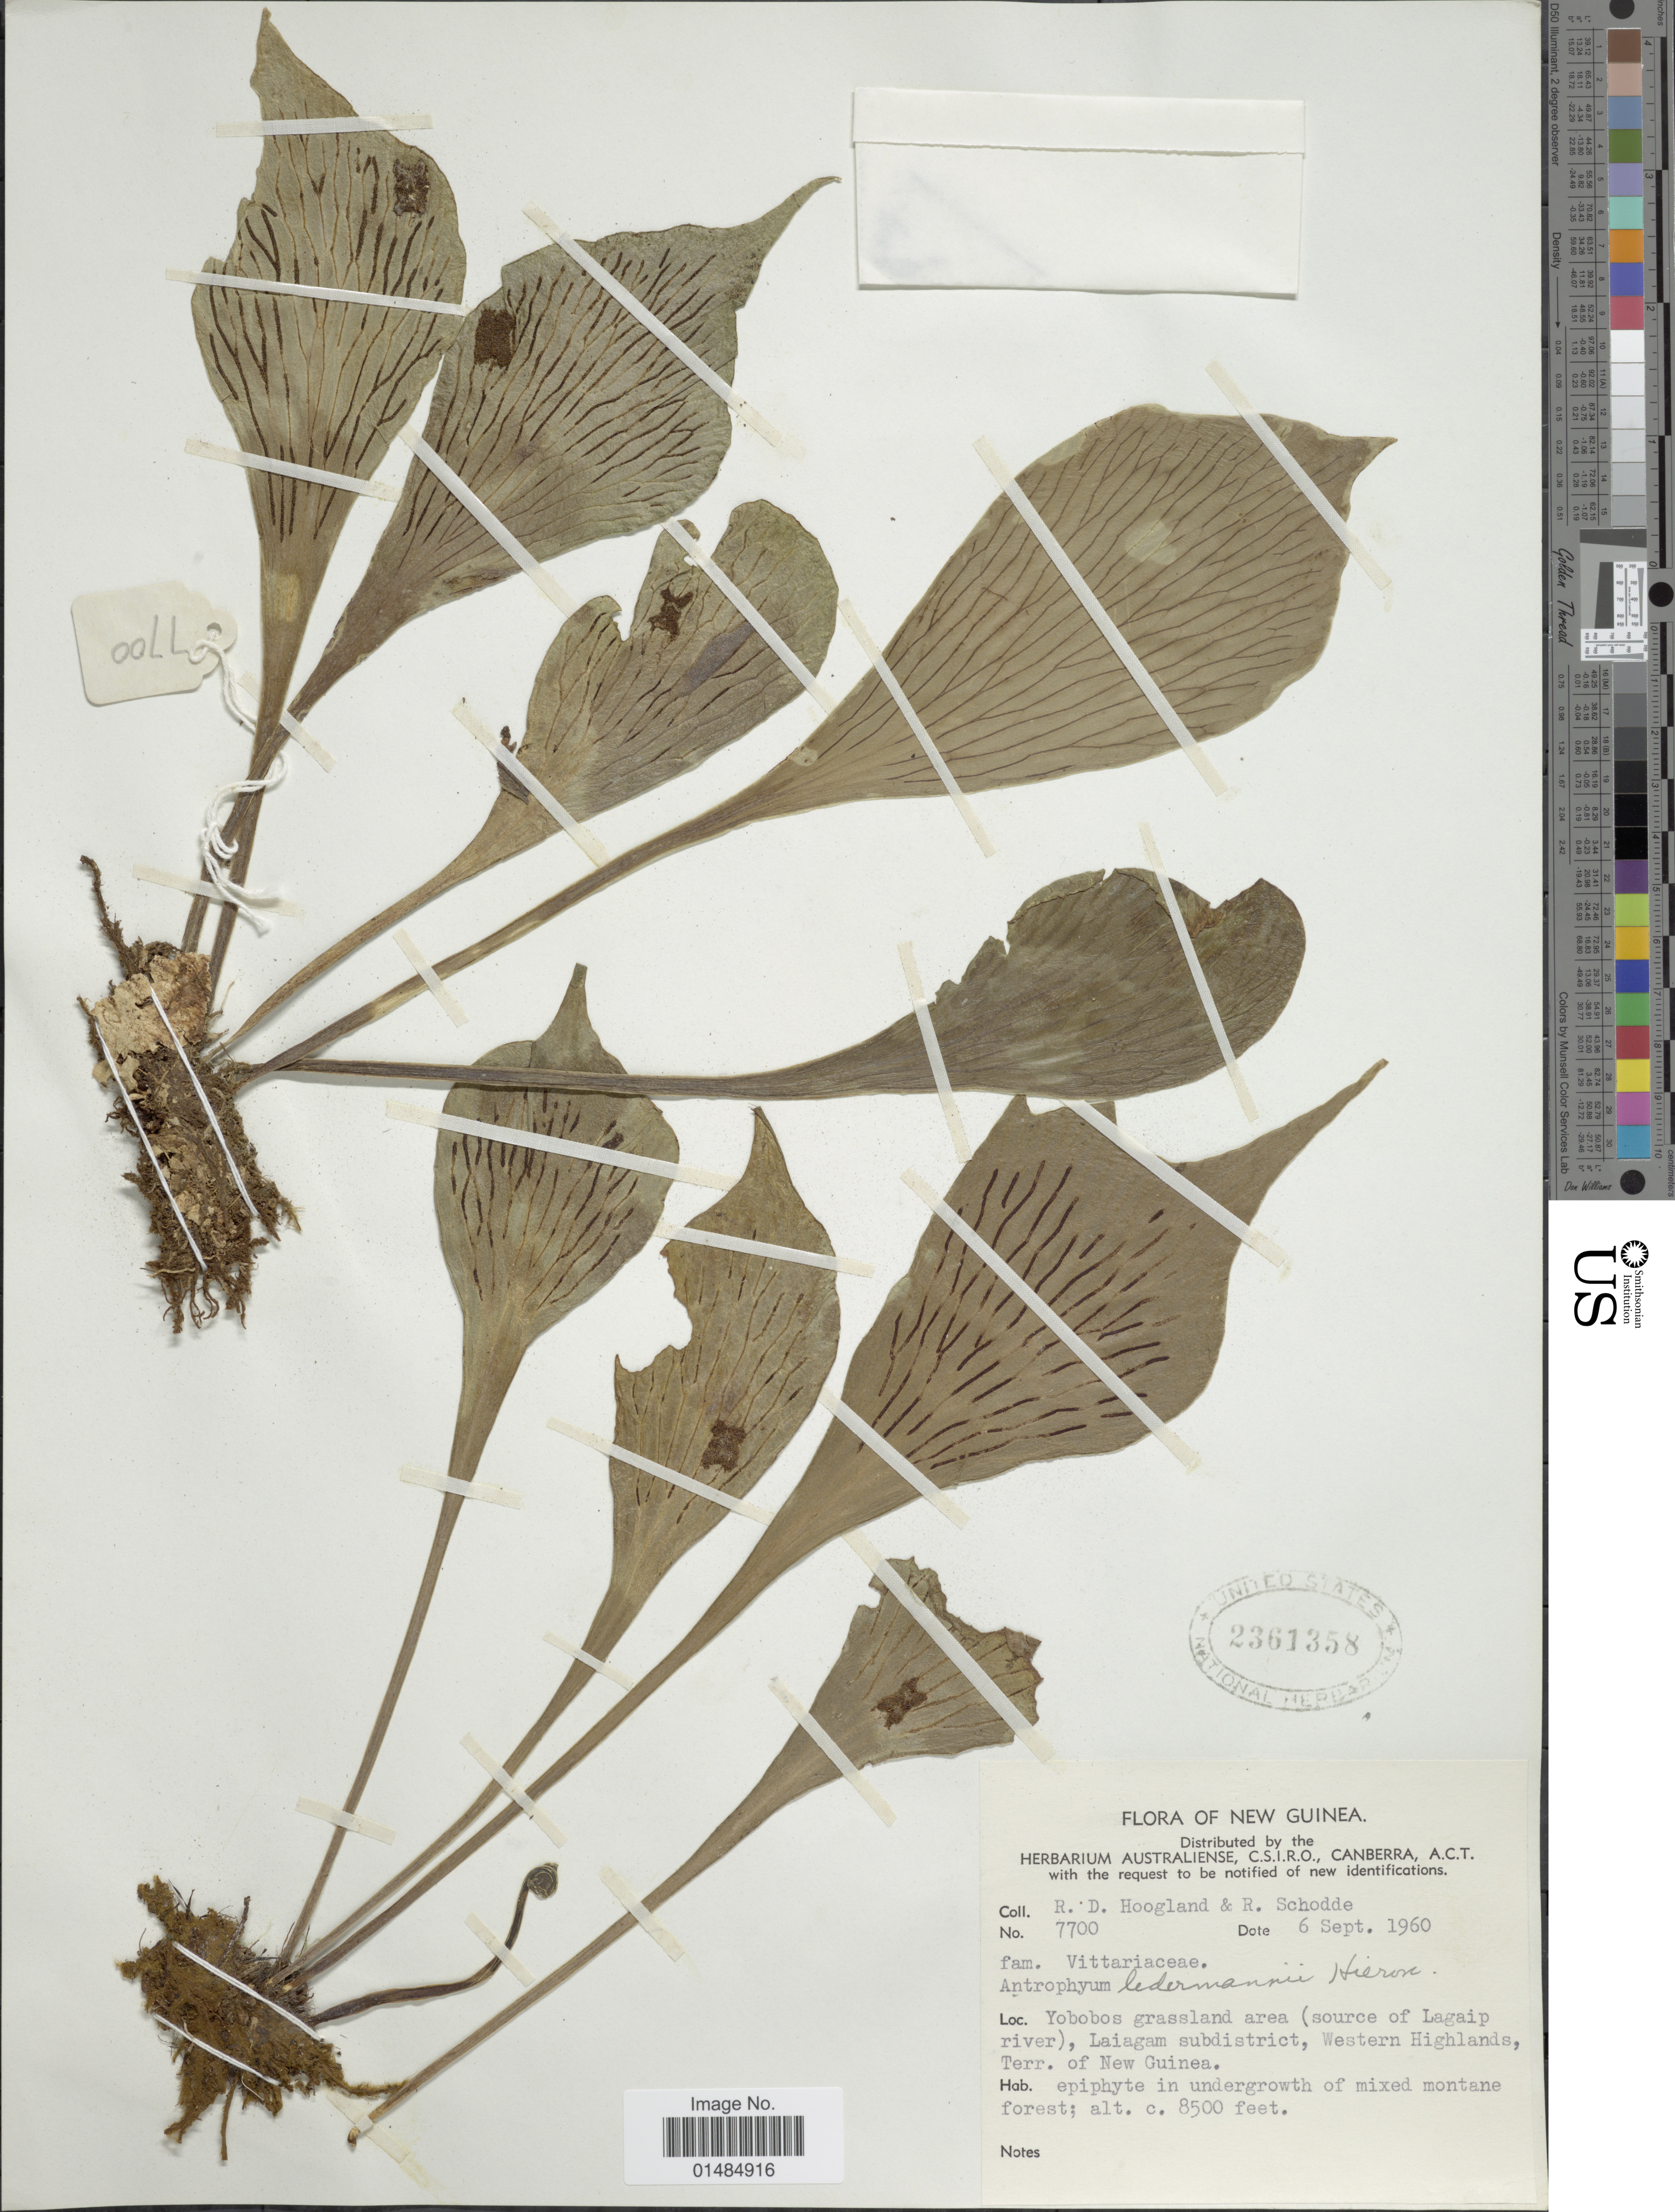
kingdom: Plantae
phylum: Tracheophyta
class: Polypodiopsida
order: Polypodiales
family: Pteridaceae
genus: Antrophyum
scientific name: Antrophyum ledermannii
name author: Hieron.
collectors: R. D. Hoogland & R. Schodde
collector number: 7700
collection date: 1960-09-06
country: Papua New Guinea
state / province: Western Highlands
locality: Yobobos grassland area (source of Lagaip river), Laiagam subdistrict, Western Highlands, terr. of New Guinea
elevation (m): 2591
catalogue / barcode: US 2361358